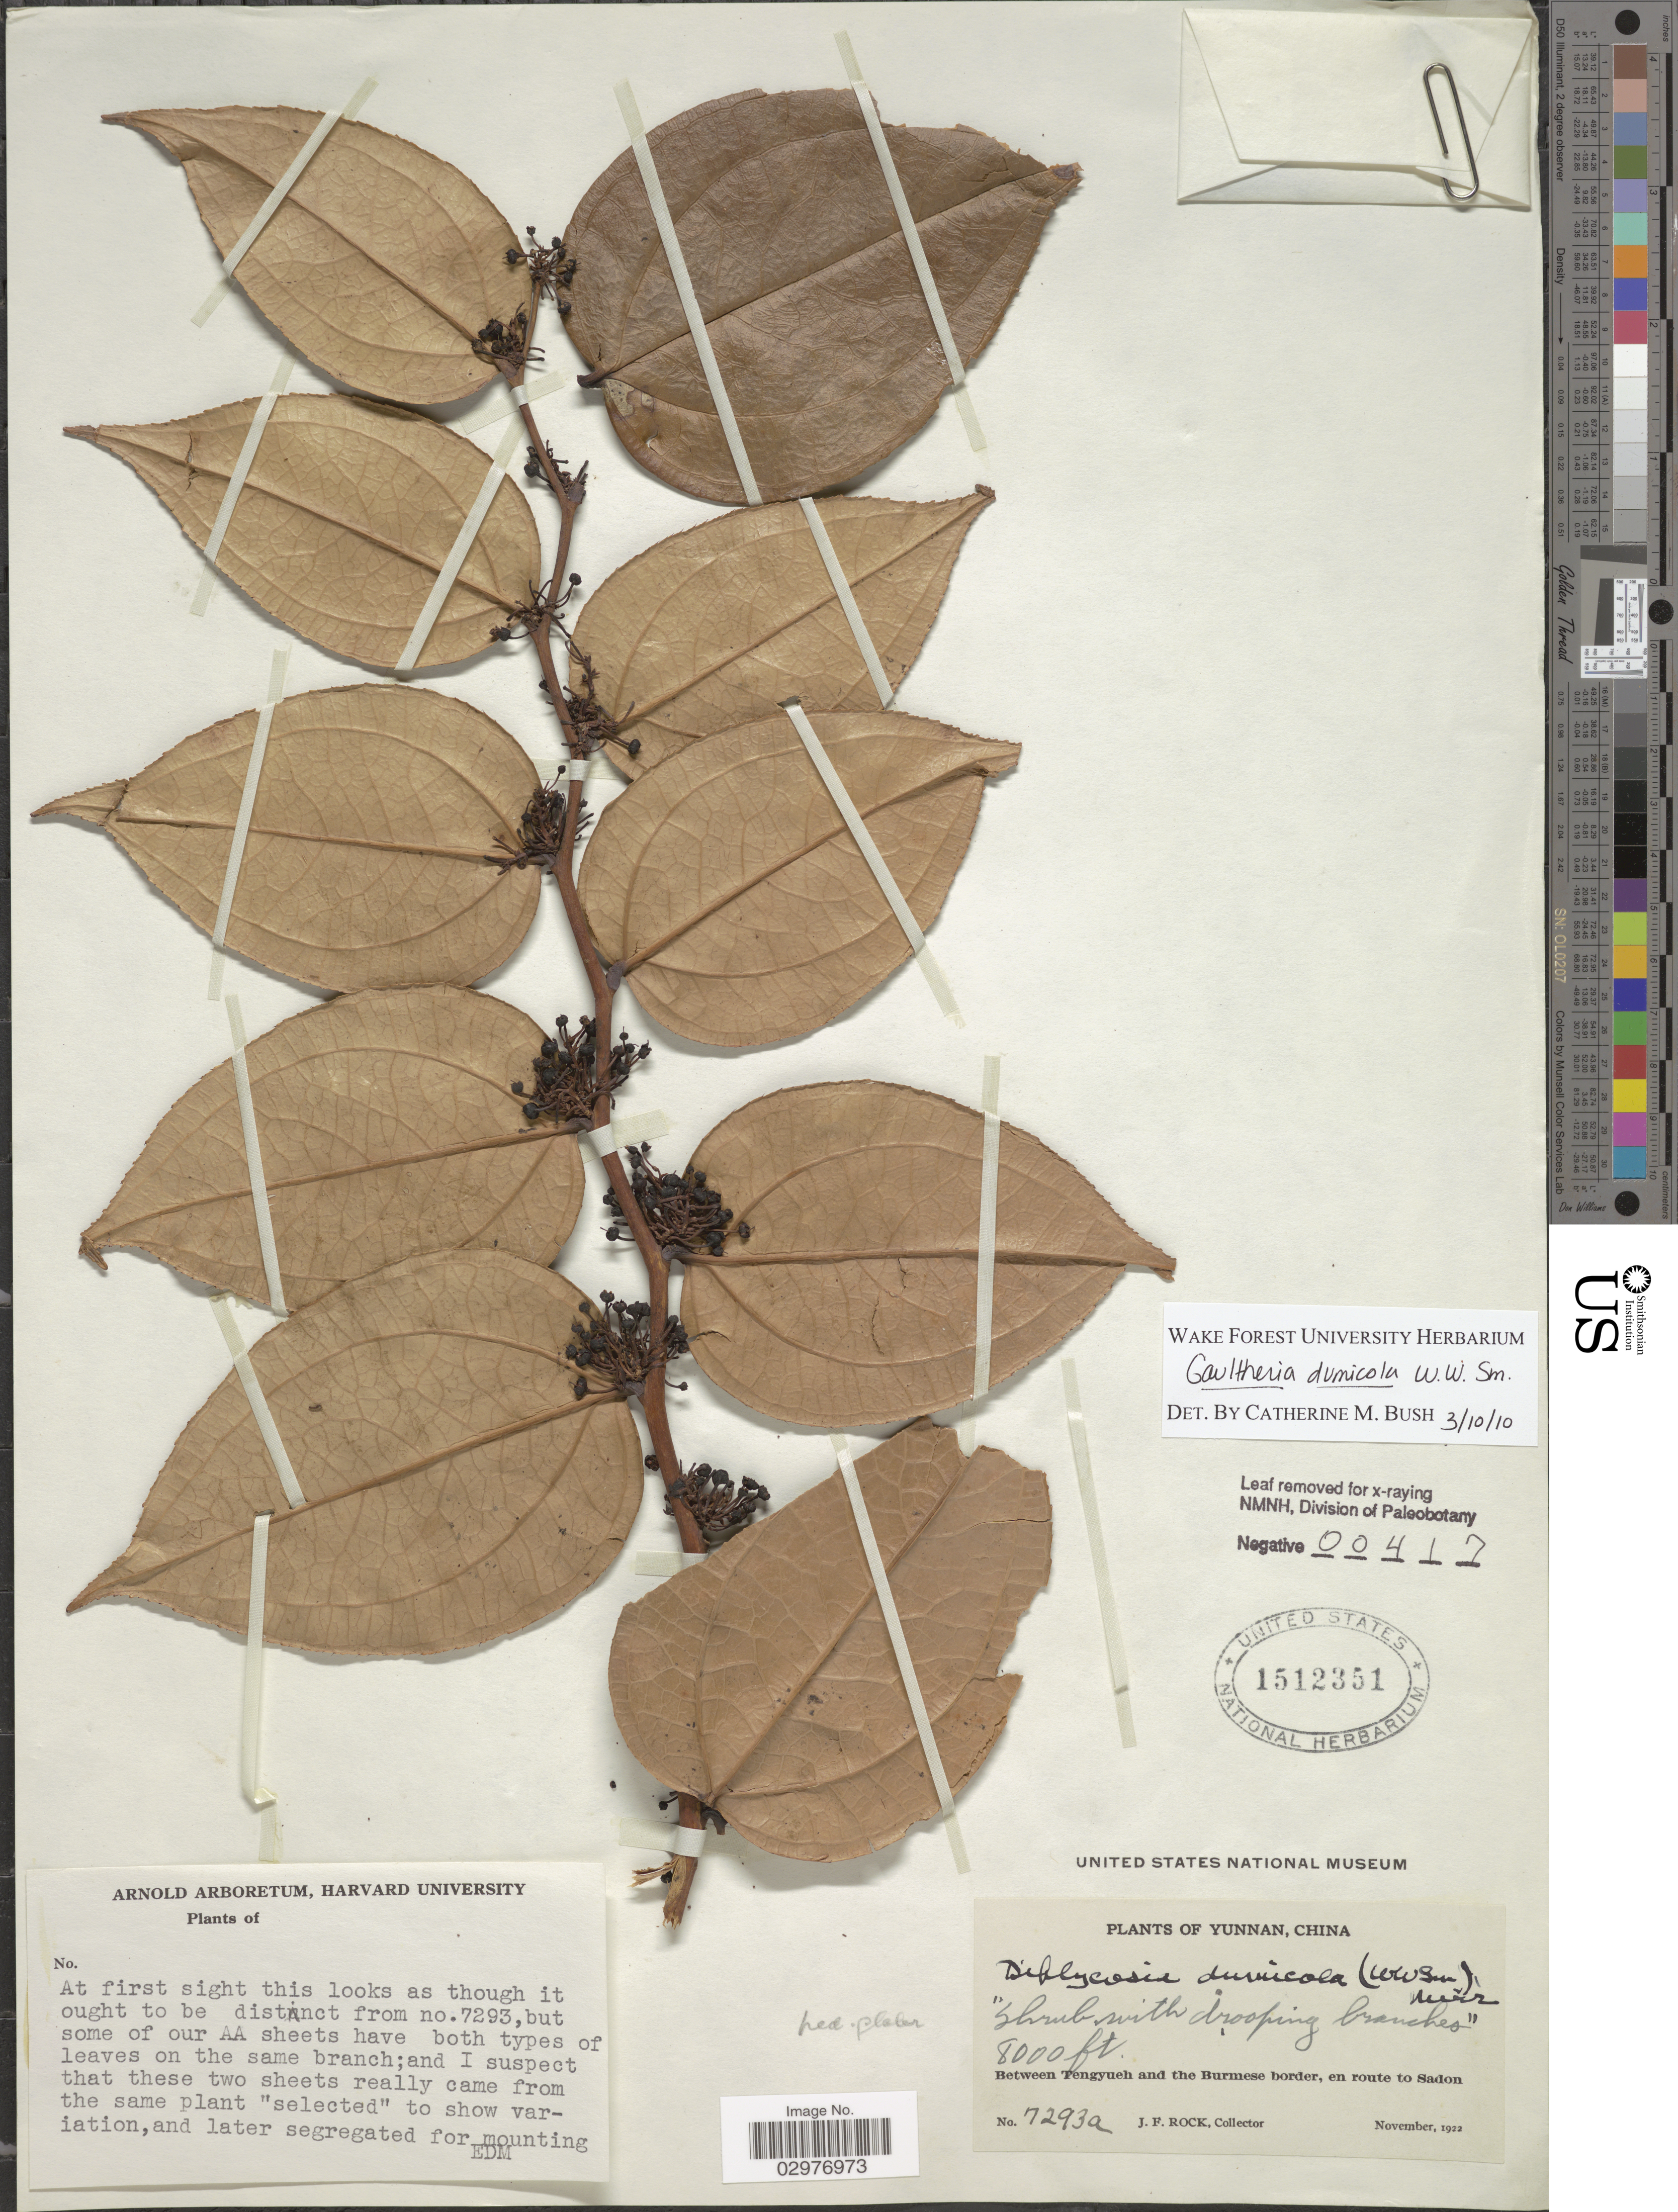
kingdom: Plantae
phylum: Tracheophyta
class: Magnoliopsida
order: Ericales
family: Ericaceae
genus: Gaultheria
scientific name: Gaultheria dumicola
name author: W.W. Sm.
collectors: J. Rock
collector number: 7293a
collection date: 1922-11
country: China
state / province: Yunnan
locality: Between Tengyueh and the Burmese border, en route to Sadon.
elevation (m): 2438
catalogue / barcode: US 1512351